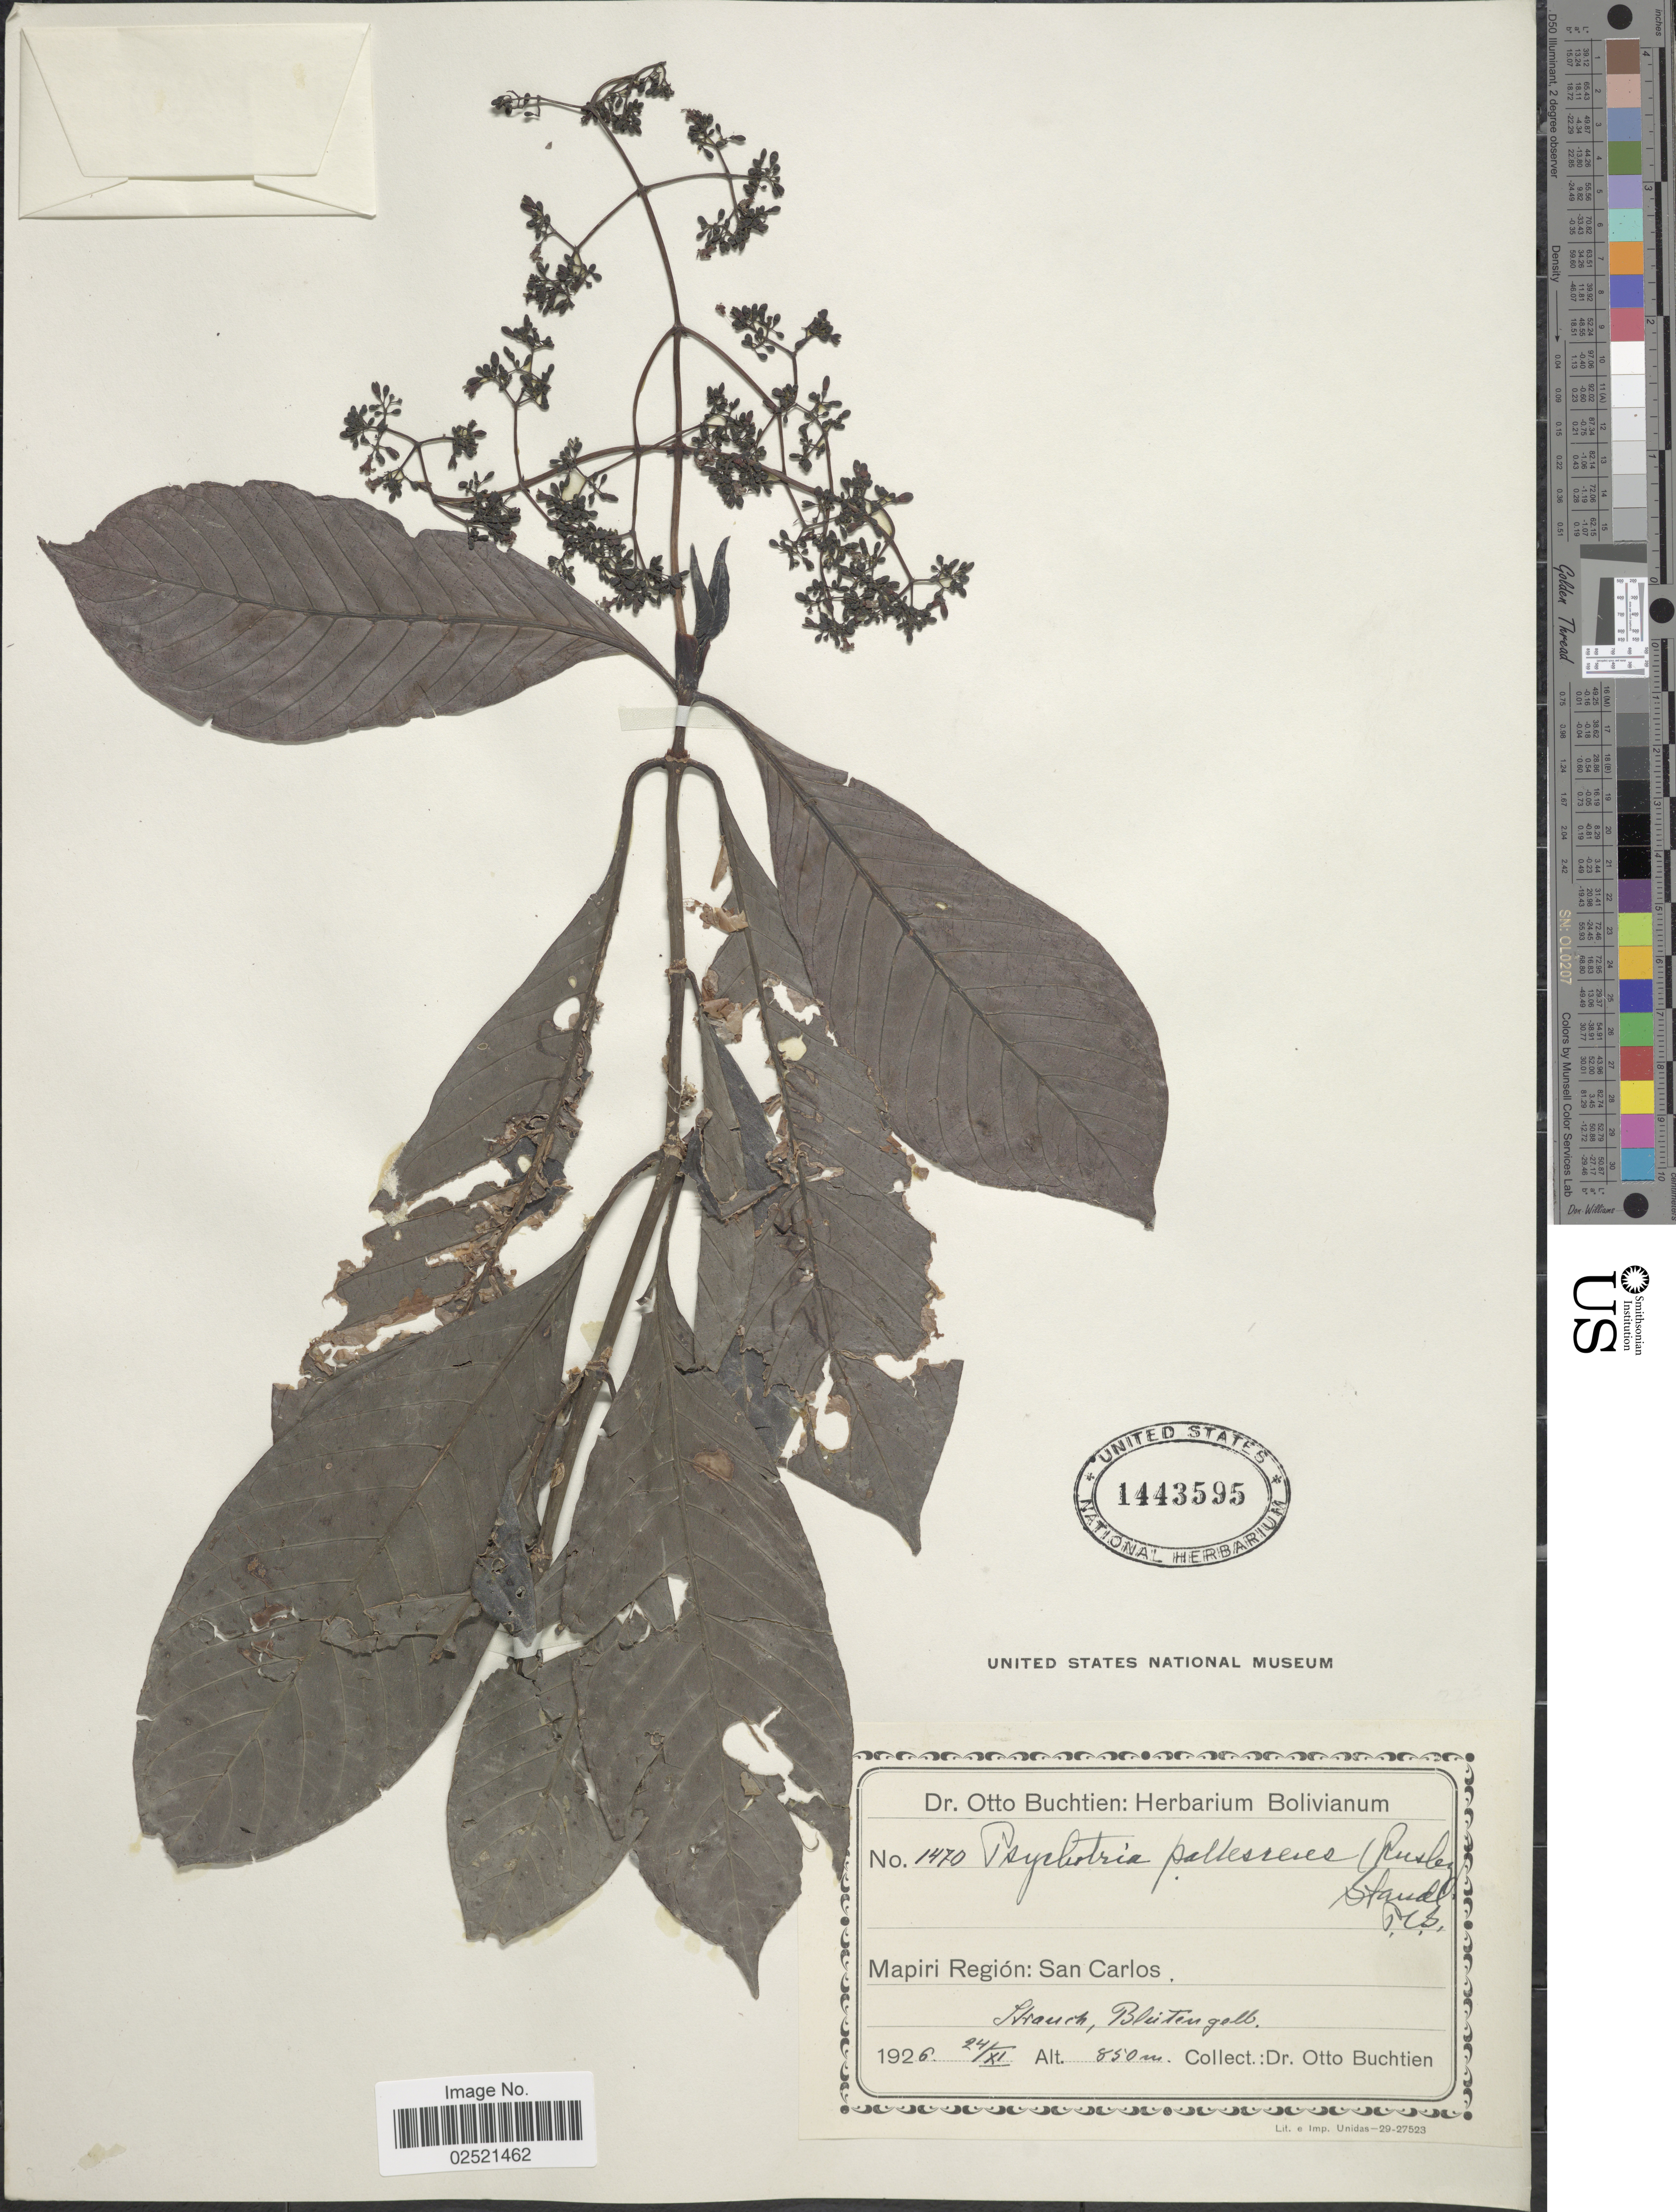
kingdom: Plantae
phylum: Tracheophyta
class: Magnoliopsida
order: Gentianales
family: Rubiaceae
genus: Psychotria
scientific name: Psychotria pallescens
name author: (Rusby) Standl.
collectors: O. Buchtien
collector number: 1470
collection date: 1926-11-24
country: Bolivia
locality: Mapiri Region: San Carlos.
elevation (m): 850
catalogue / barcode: US 1443595